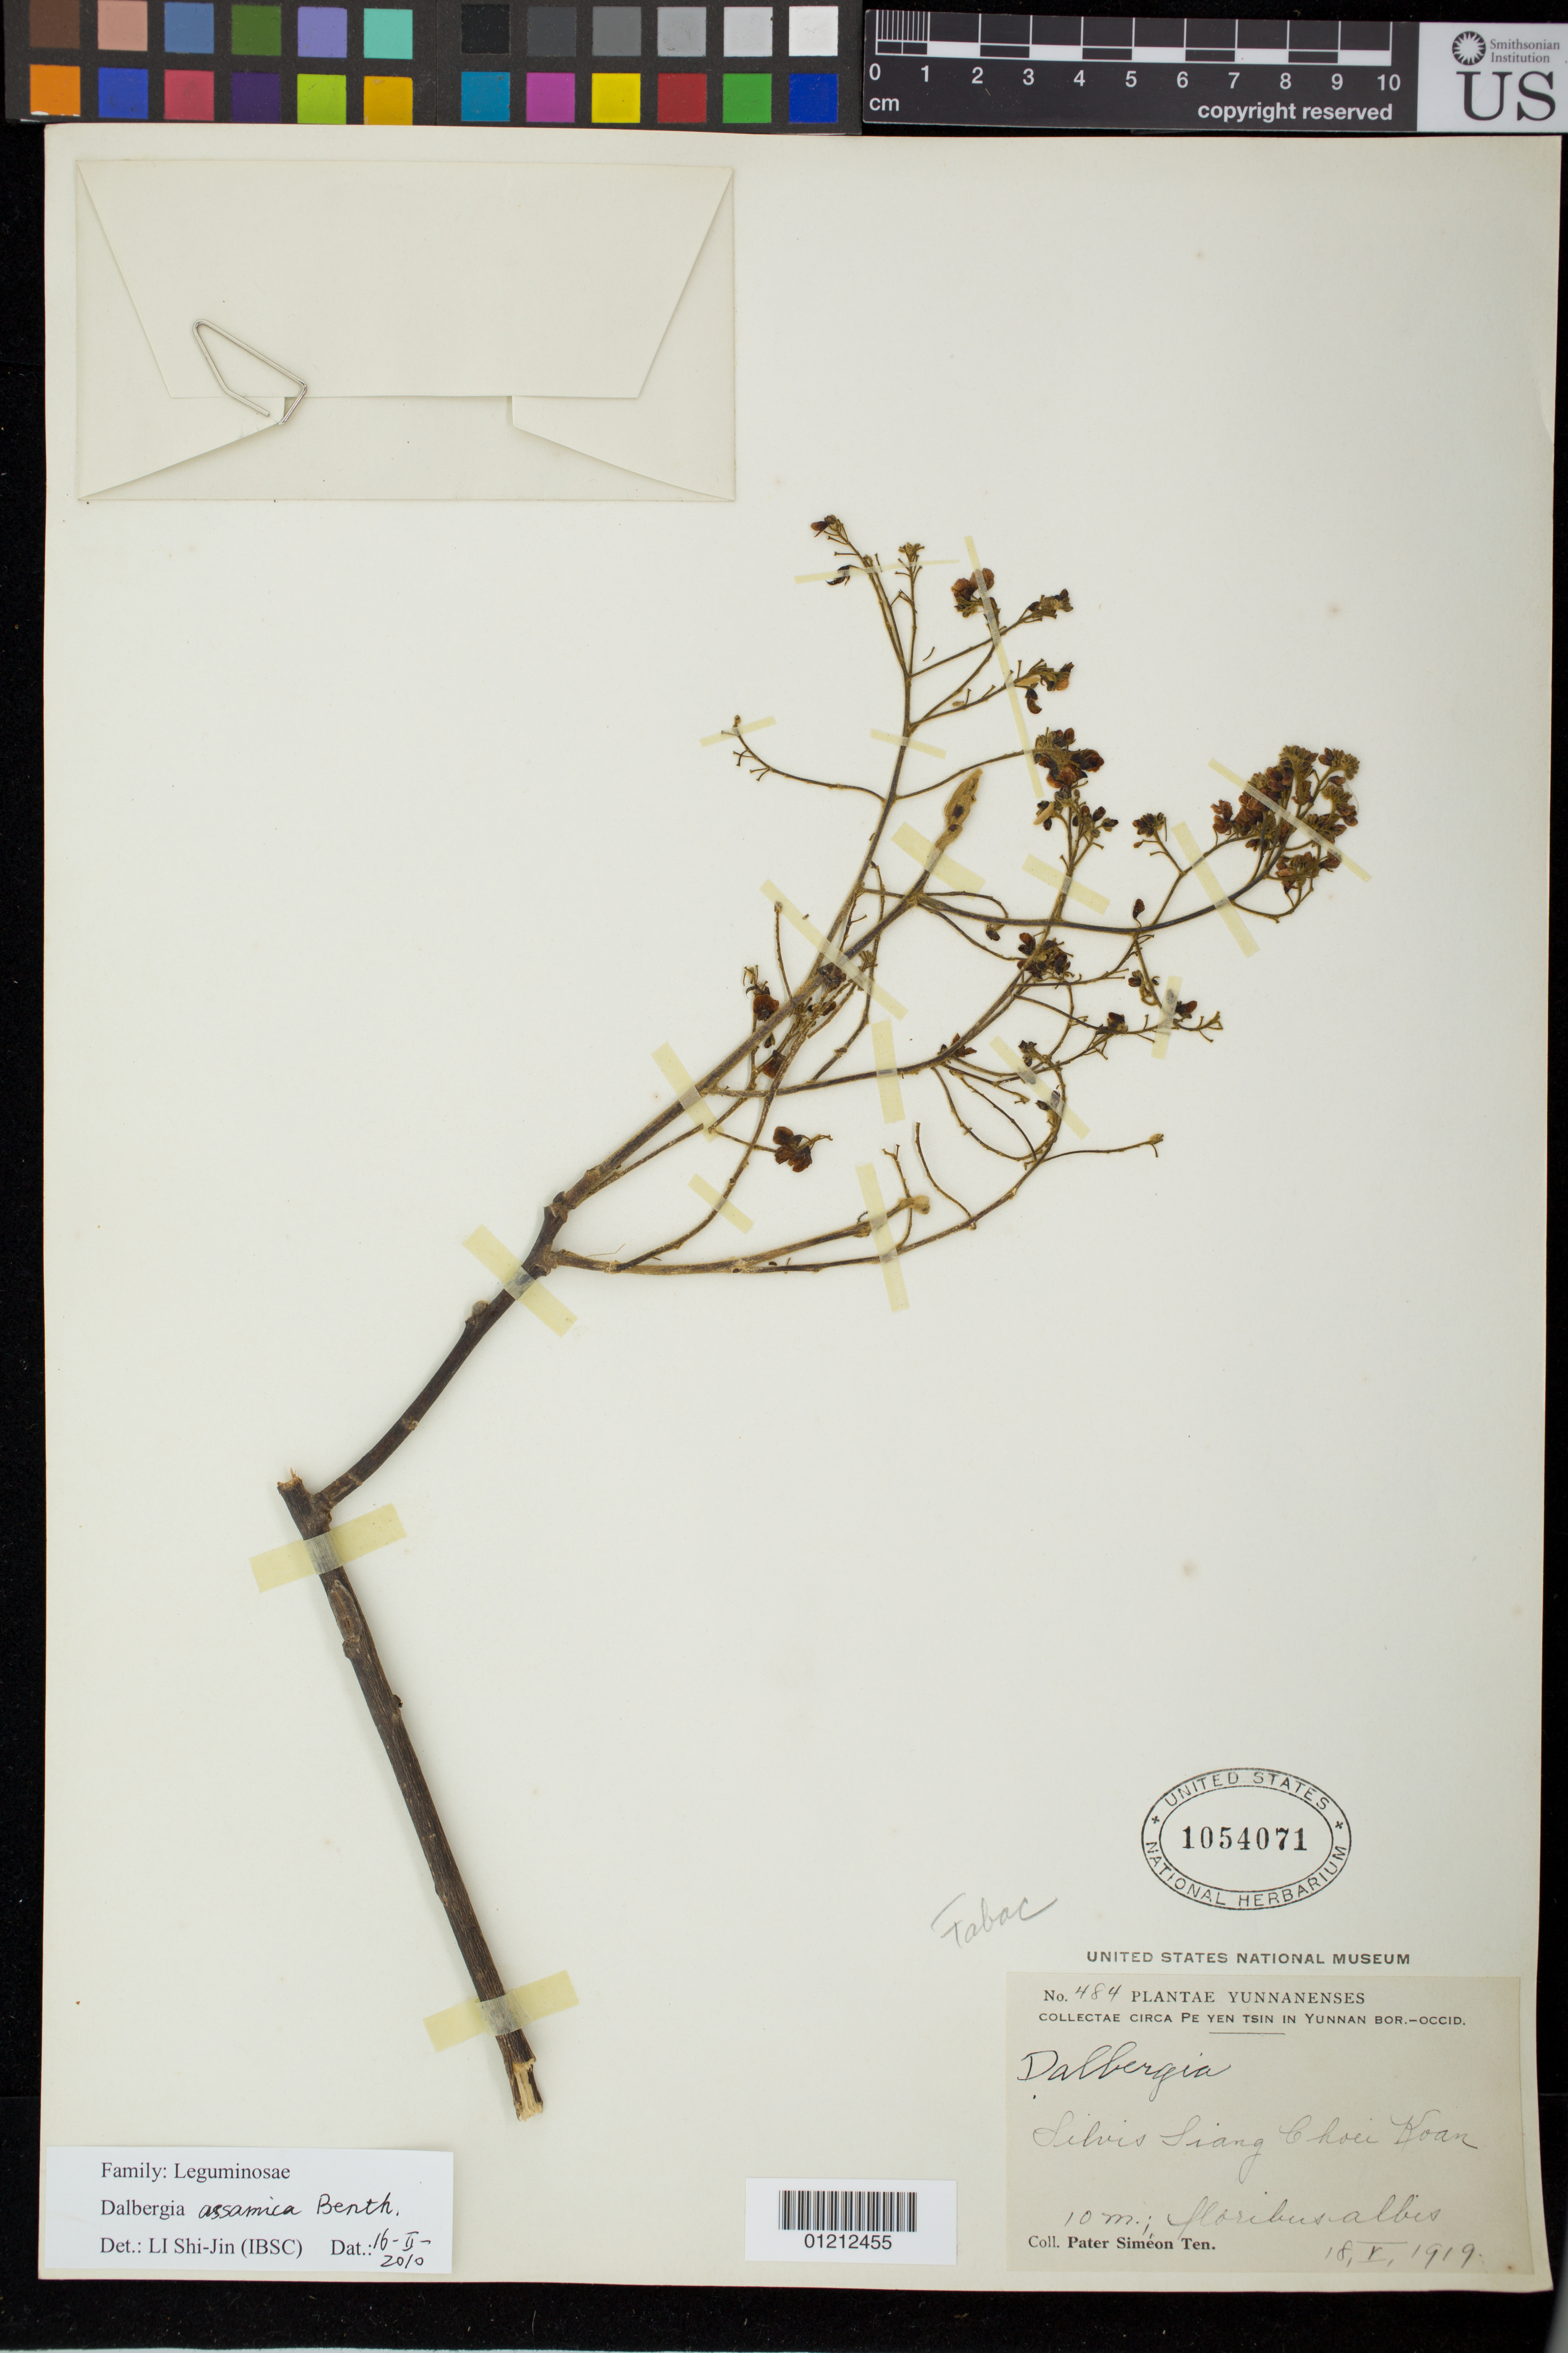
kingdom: Plantae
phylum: Tracheophyta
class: Magnoliopsida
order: Fabales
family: Fabaceae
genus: Dalbergia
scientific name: Dalbergia assamica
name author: Benth.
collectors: P. S. Ten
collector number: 484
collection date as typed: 18 May 1919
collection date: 1919-05-18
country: China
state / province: Yunnan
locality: Pe Yen Tsin.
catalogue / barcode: US 1054071